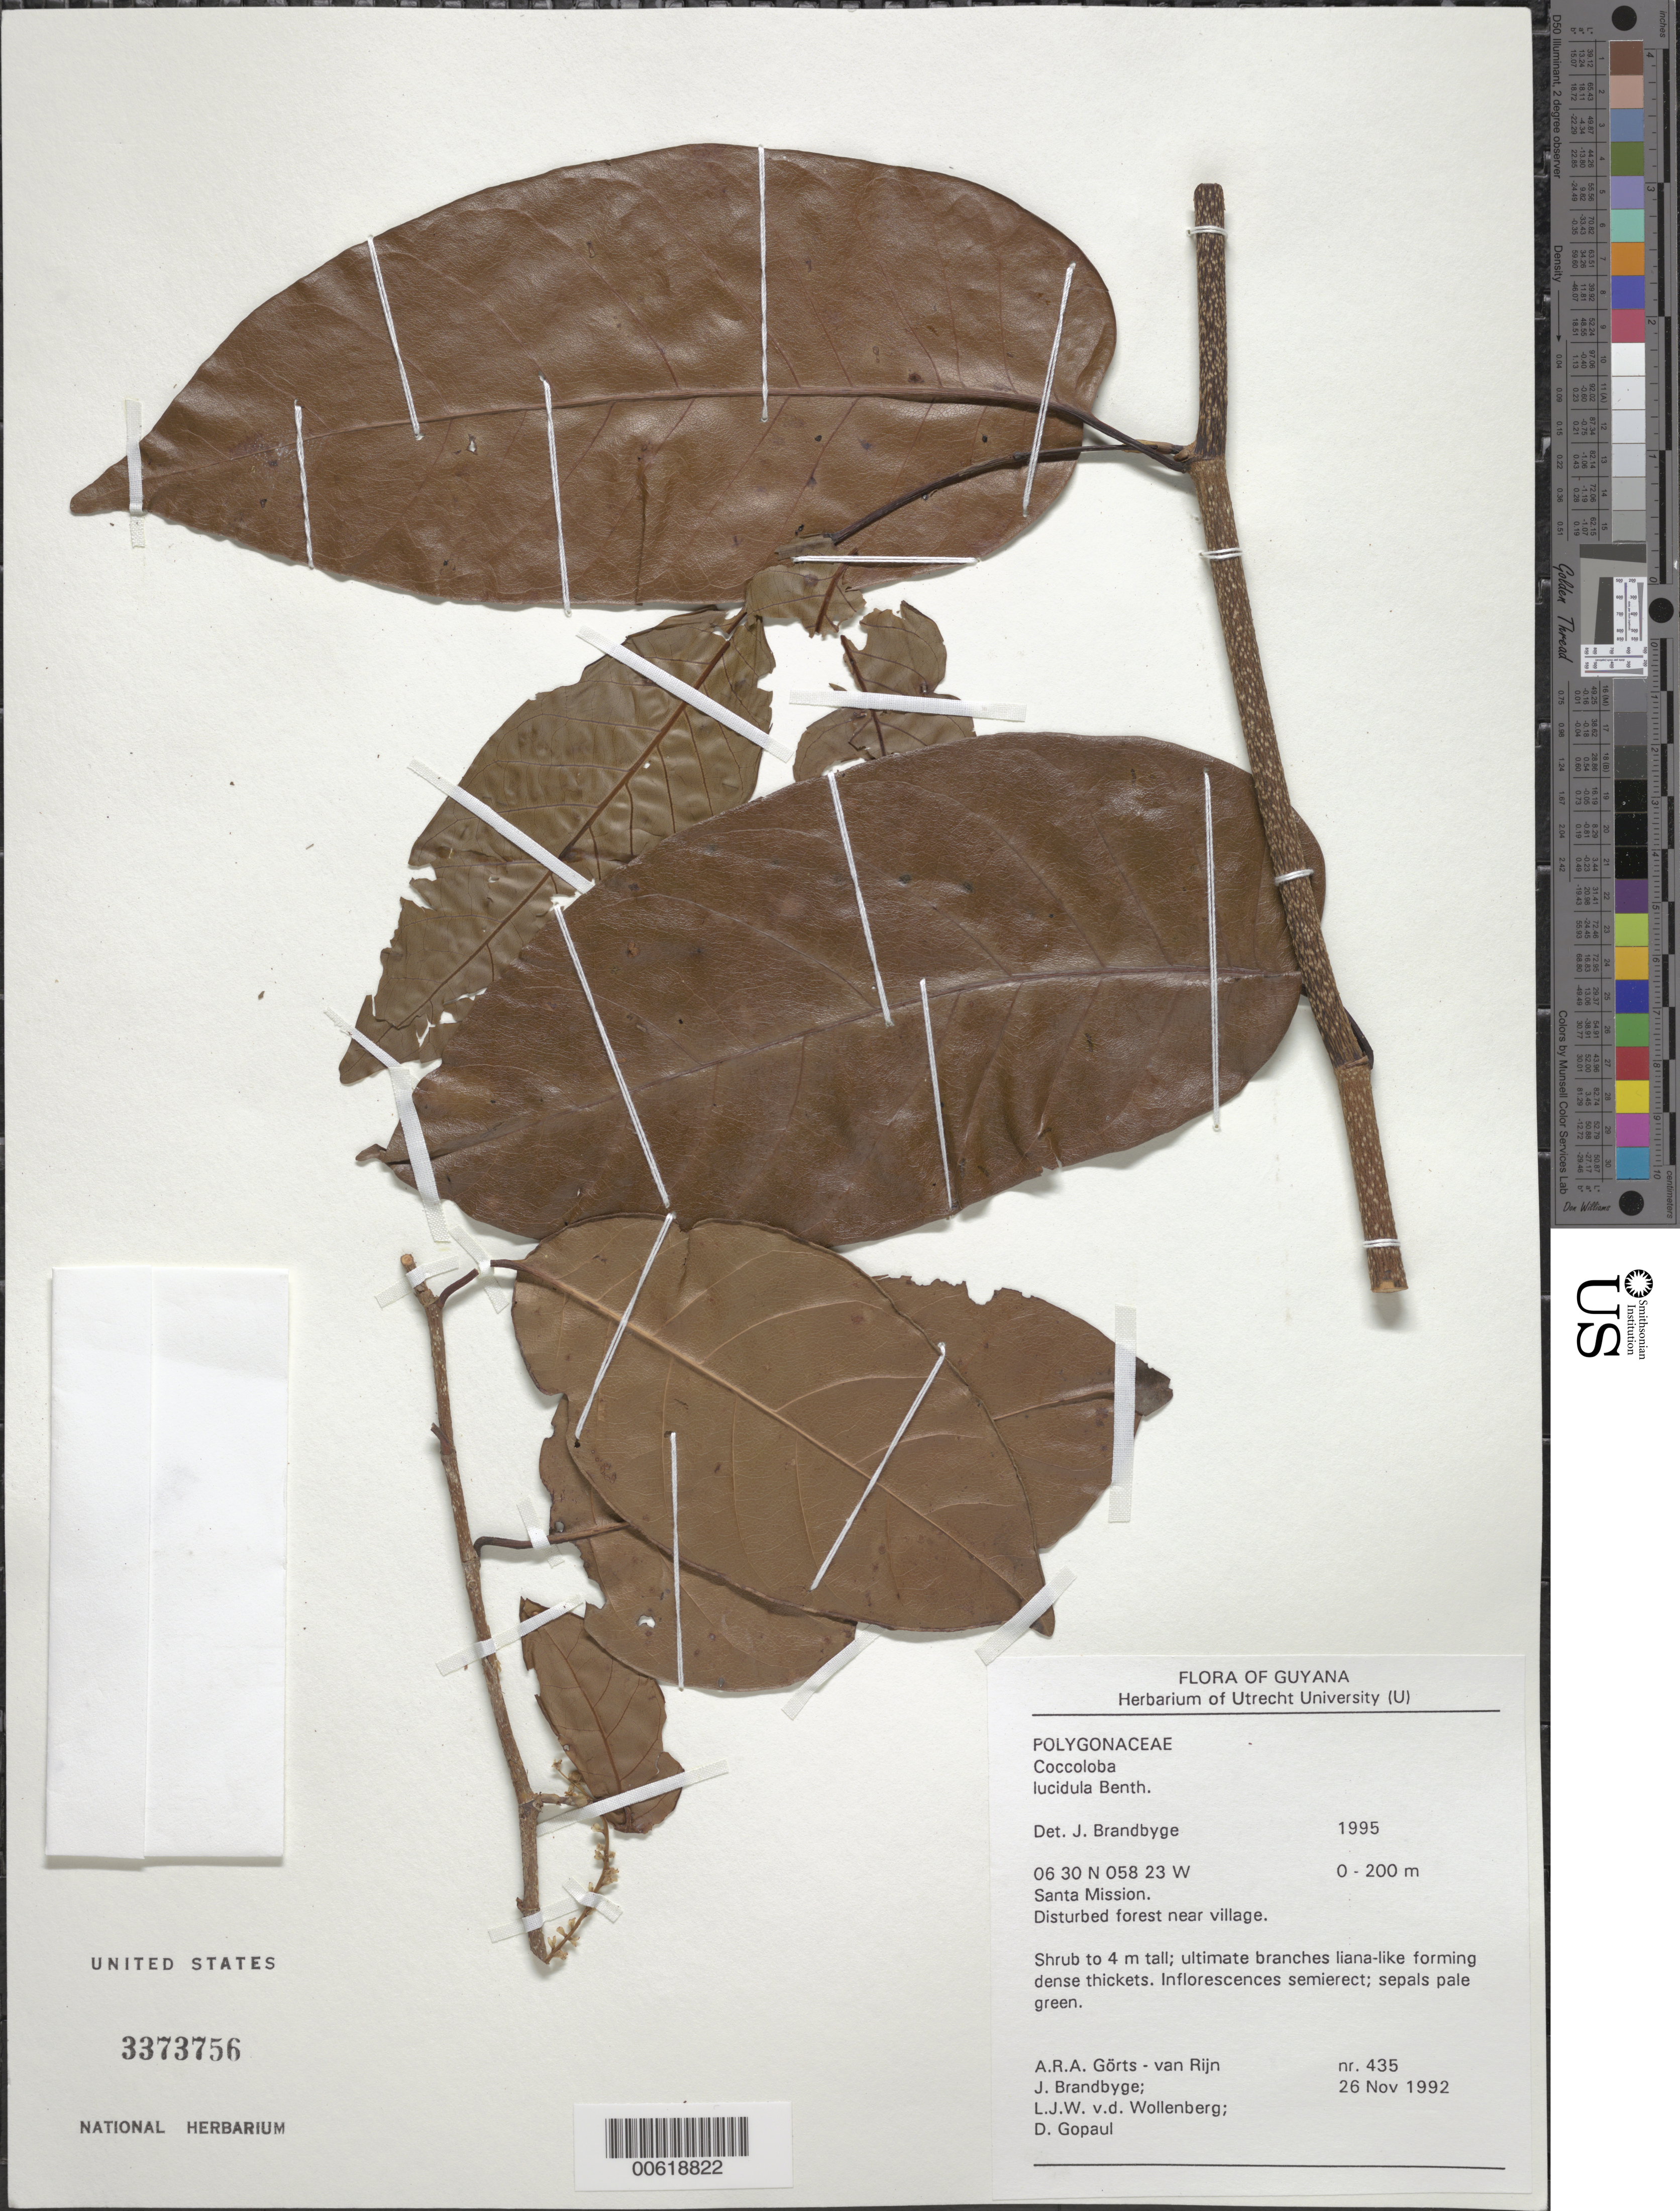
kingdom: Plantae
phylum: Tracheophyta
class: Magnoliopsida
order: Caryophyllales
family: Polygonaceae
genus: Coccoloba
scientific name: Coccoloba lucidula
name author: Benth.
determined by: Brandbyge, J.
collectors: A. .R. A. Görts-van Rijn, J. Brandbyge, L. van der Wollenberg & D. Gopaul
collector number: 435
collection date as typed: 26-Nov-92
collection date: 1992-11-26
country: Guyana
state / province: Demerara-Mahaica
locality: Santa Mission, near, along Kamuni Creek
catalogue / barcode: US 3373756